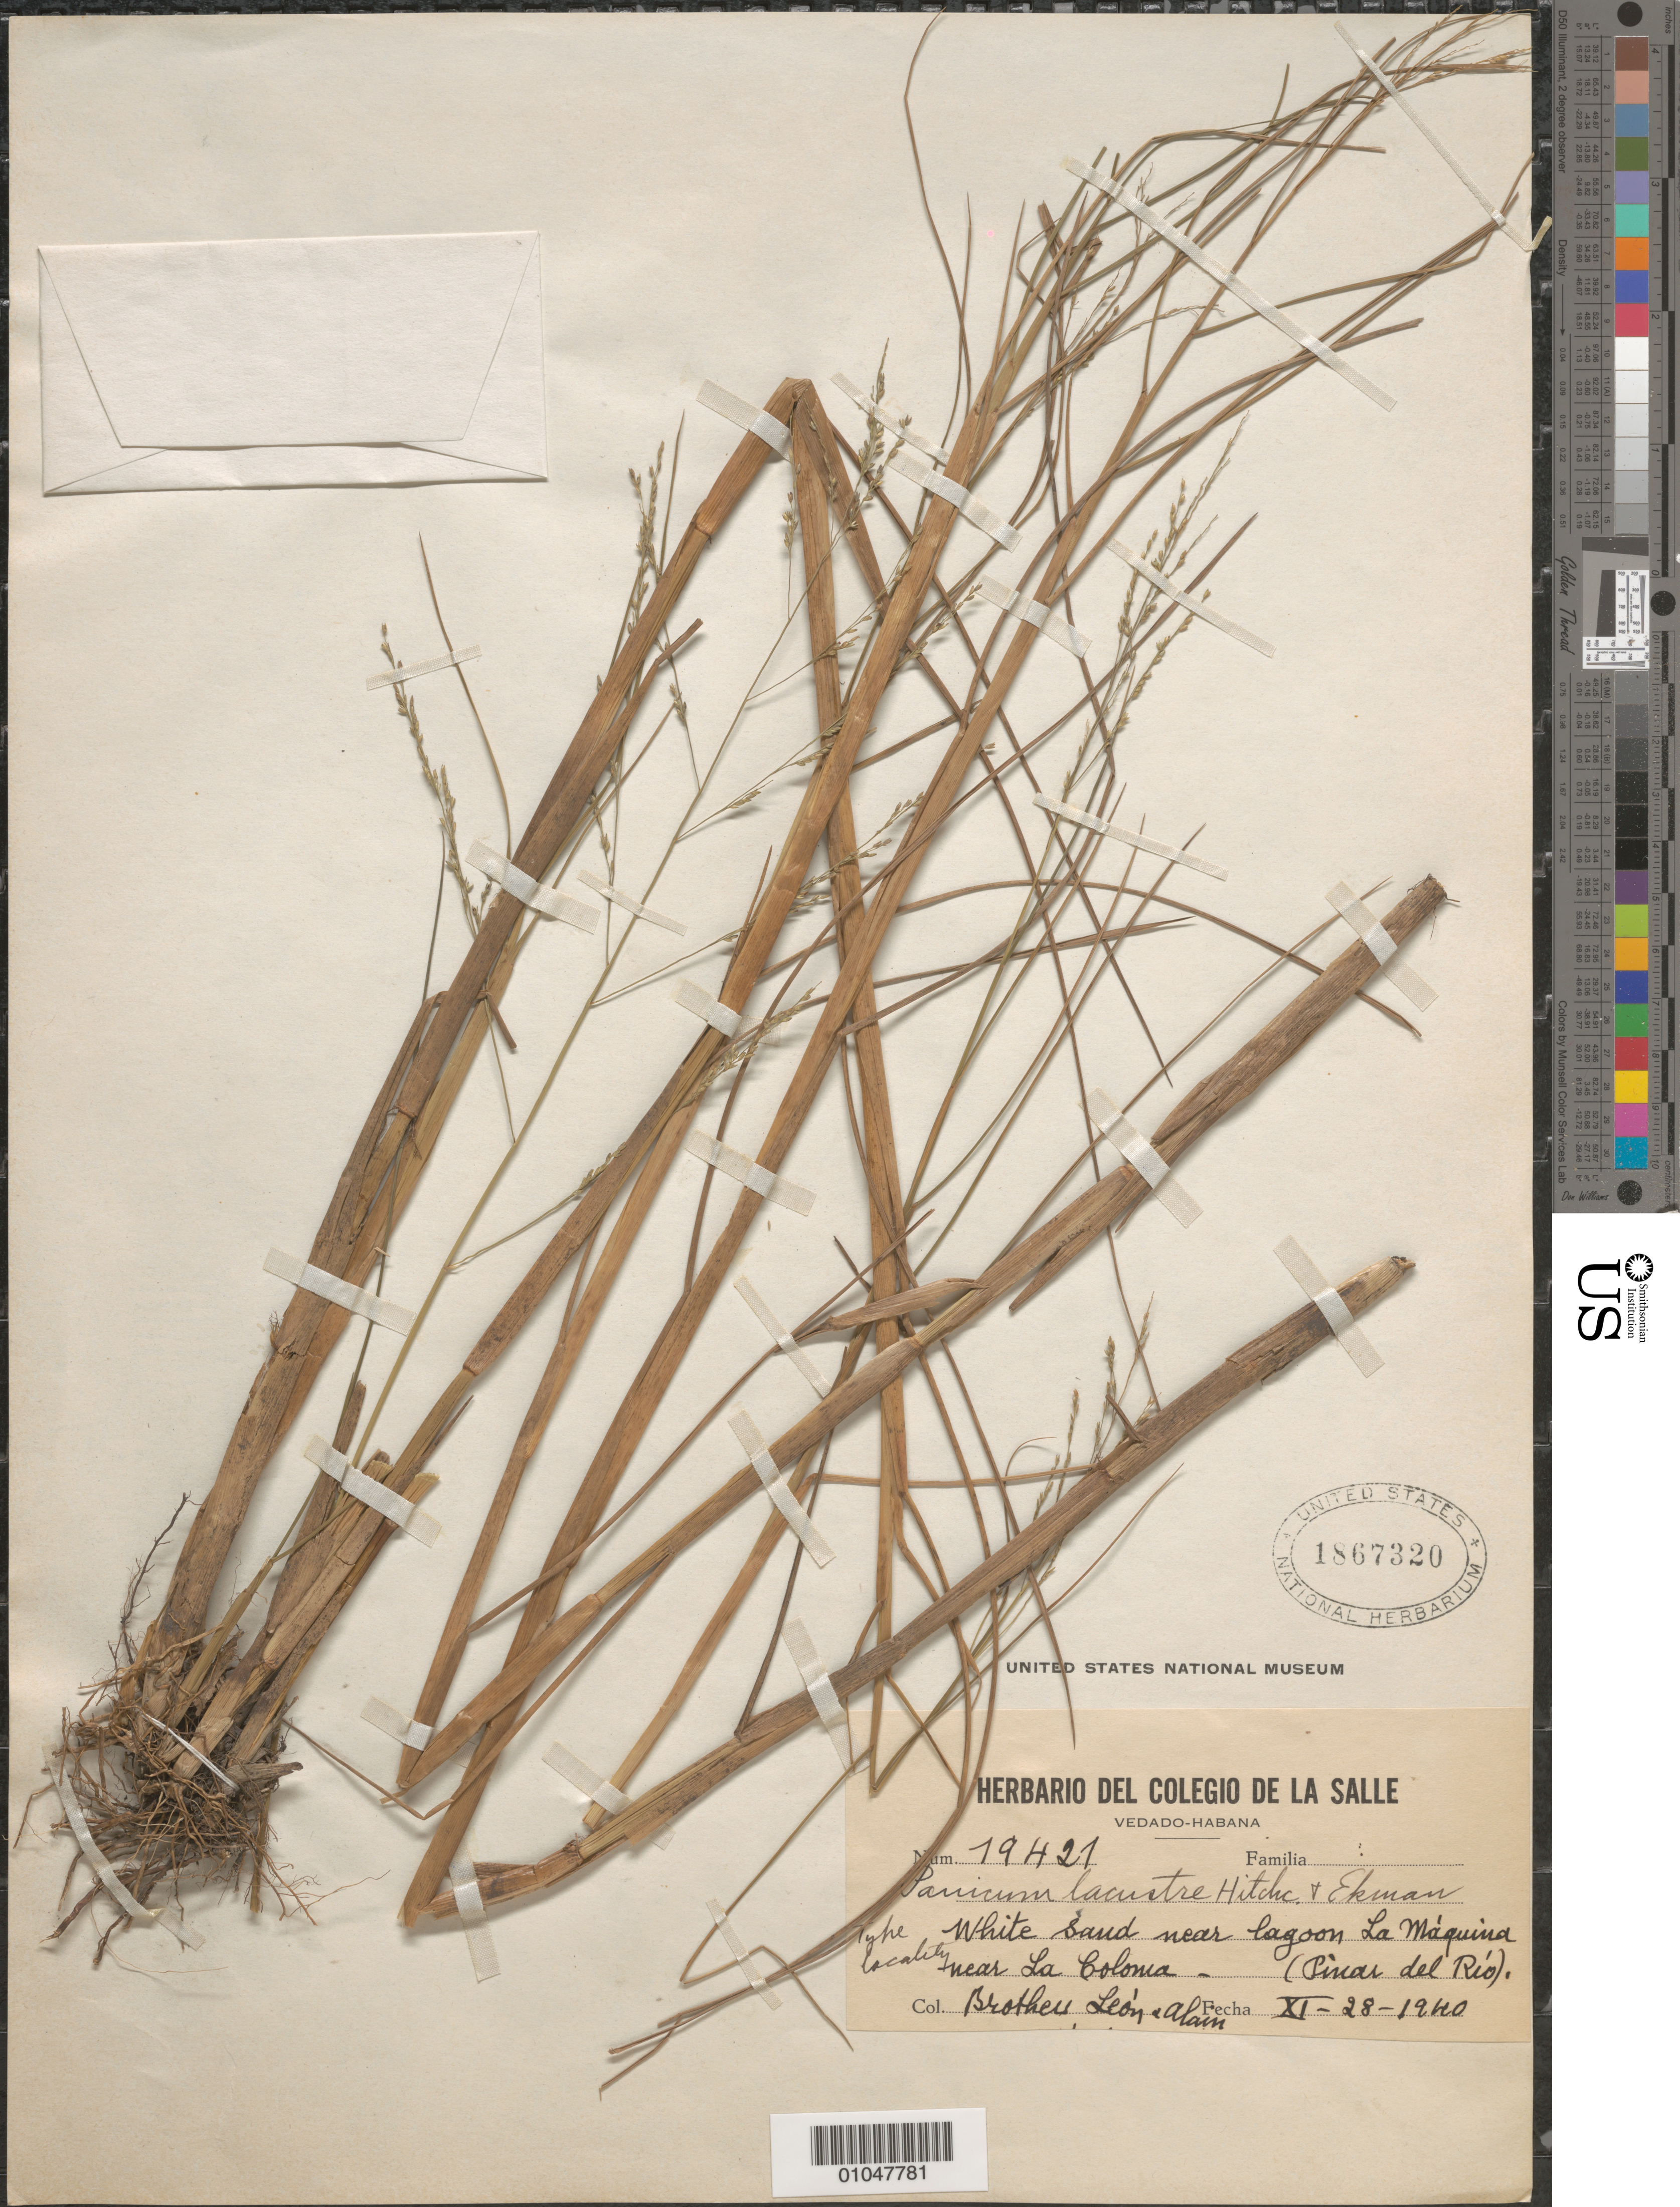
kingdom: Plantae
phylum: Tracheophyta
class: Liliopsida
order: Poales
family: Poaceae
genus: Panicum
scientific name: Panicum lacustre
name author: Hitchc. & Ekman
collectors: Bro. León & A. H. Liogier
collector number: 19421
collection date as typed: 28 Nov 1940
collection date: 1940-11-28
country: Cuba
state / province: Pinar del Rio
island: Cuba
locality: White sand near lagoon La Maguna near La Colona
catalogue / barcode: US 1867320